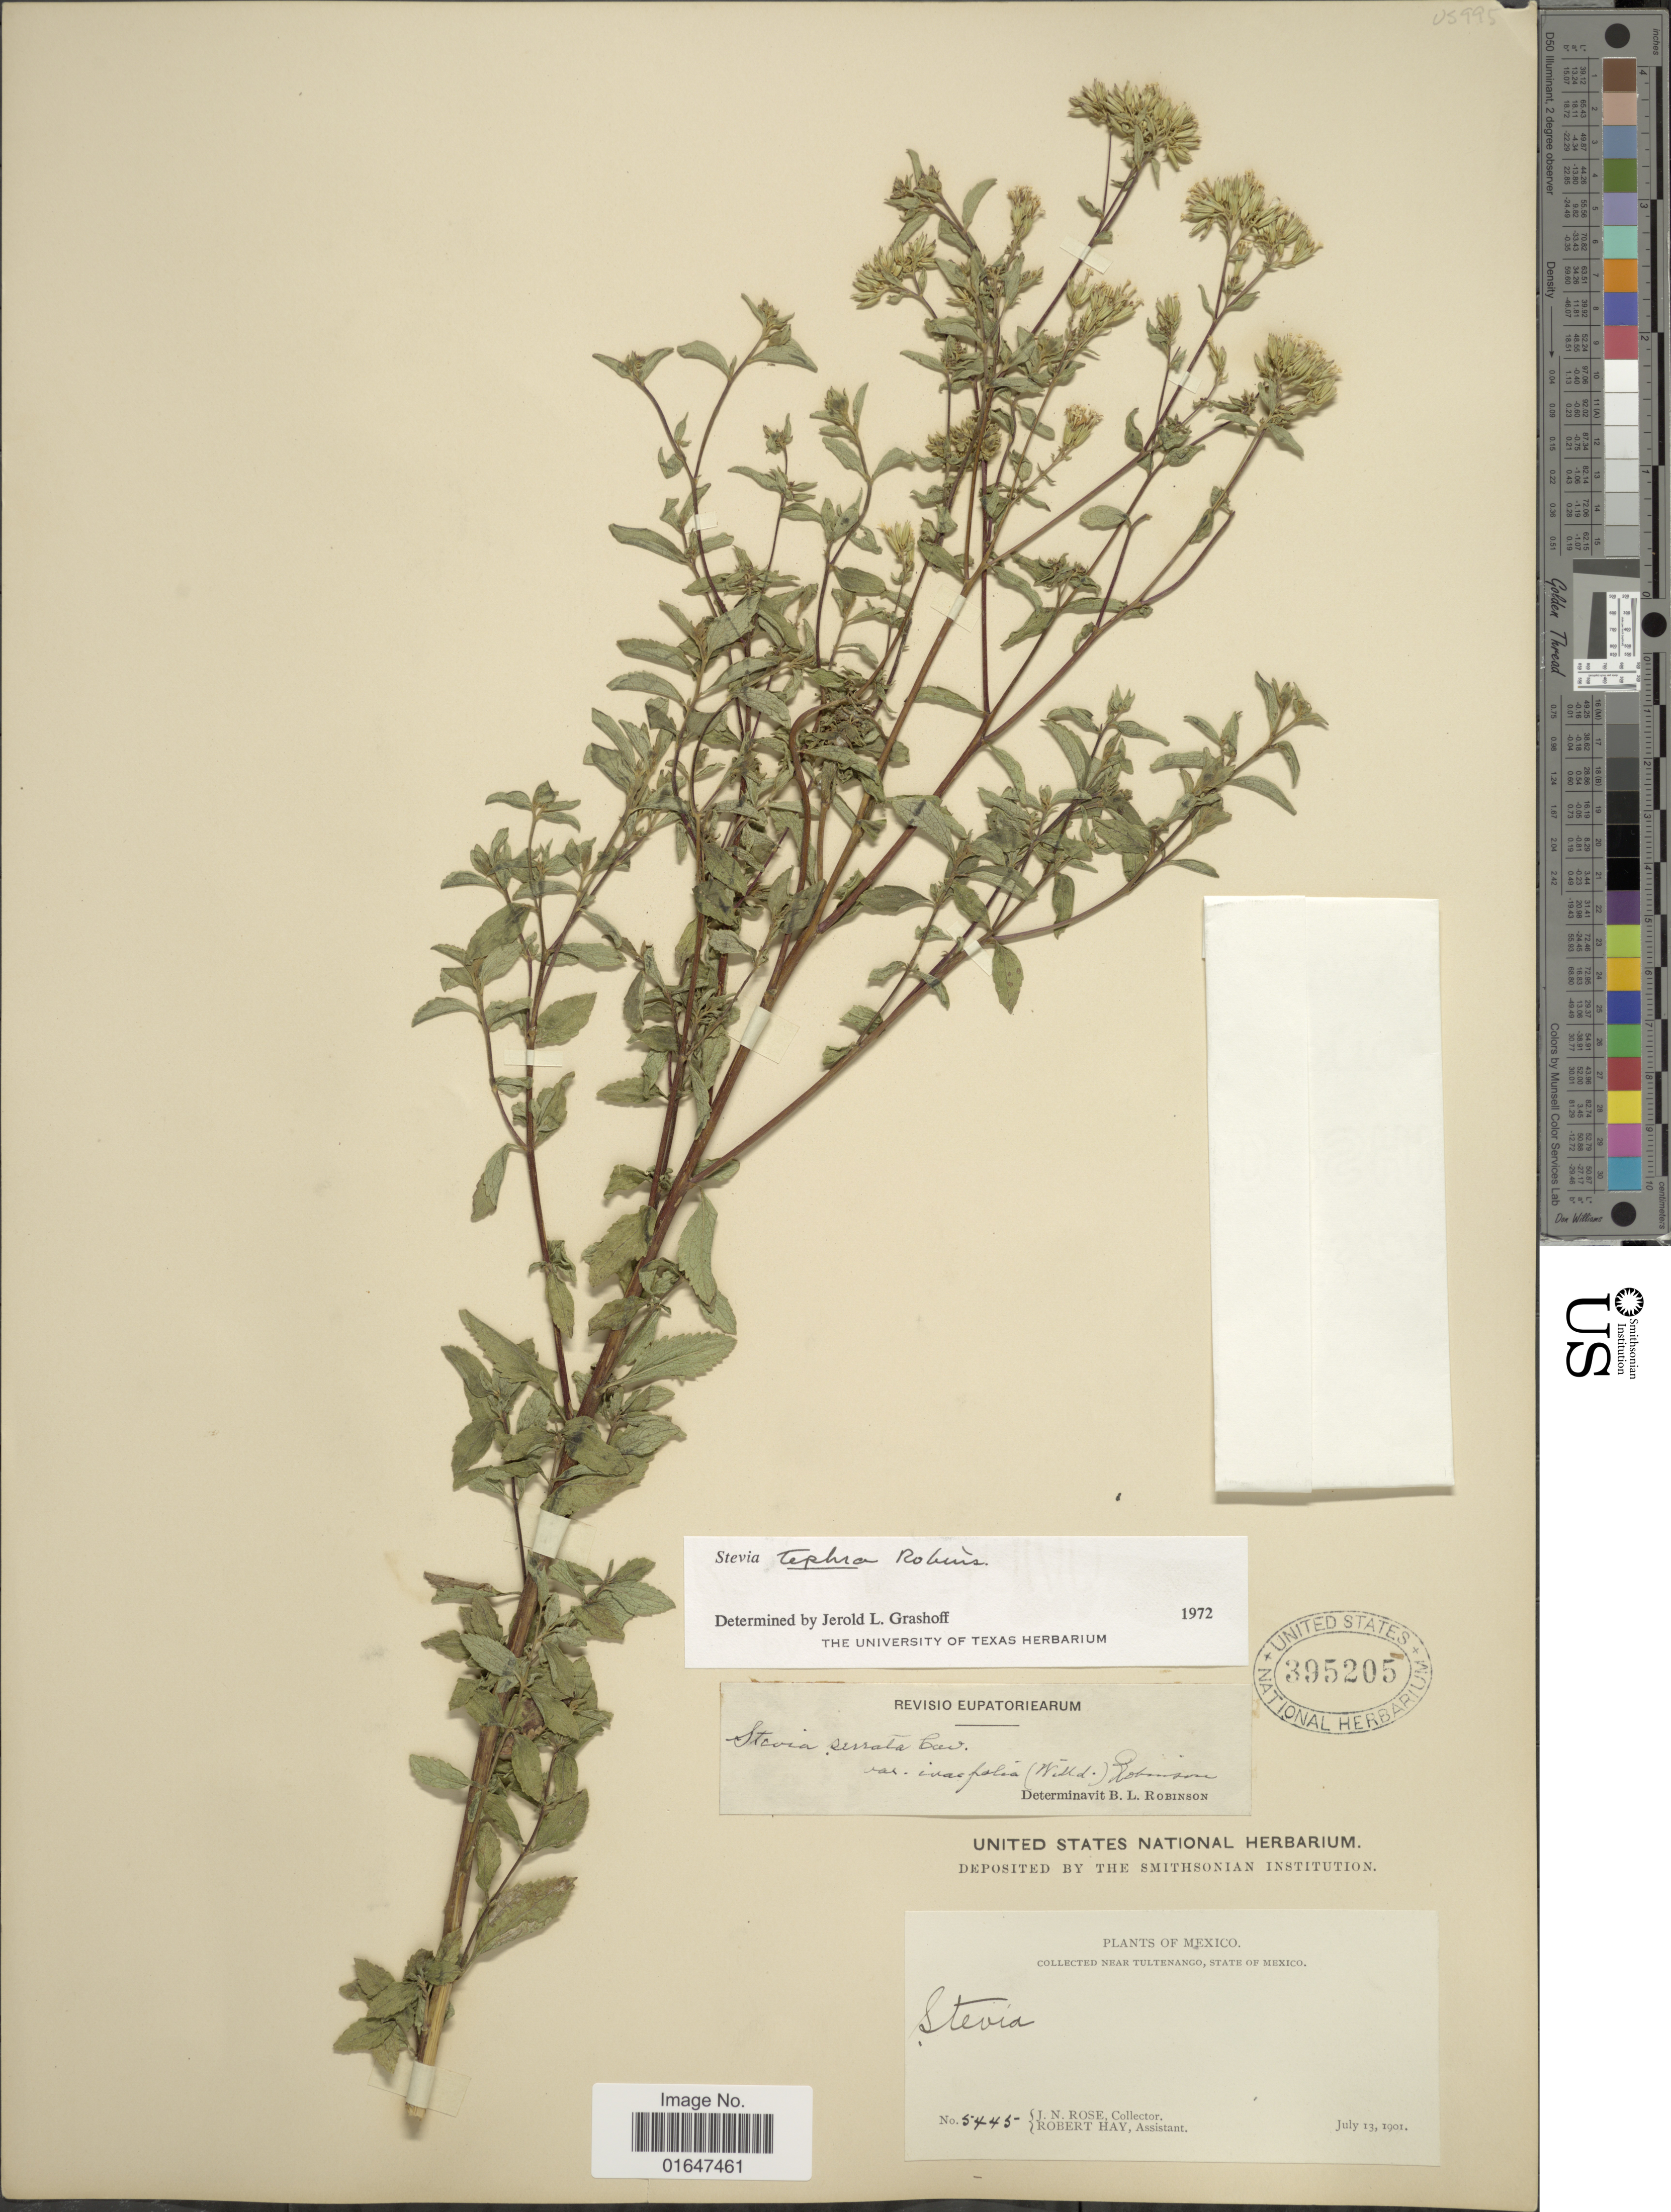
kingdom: Plantae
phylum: Tracheophyta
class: Magnoliopsida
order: Asterales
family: Asteraceae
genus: Stevia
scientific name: Stevia tephra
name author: B.L. Rob.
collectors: J. N. Rose & R. H. Hay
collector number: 5445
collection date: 1901-07-13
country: Mexico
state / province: México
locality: Near Tultenango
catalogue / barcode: US 395205